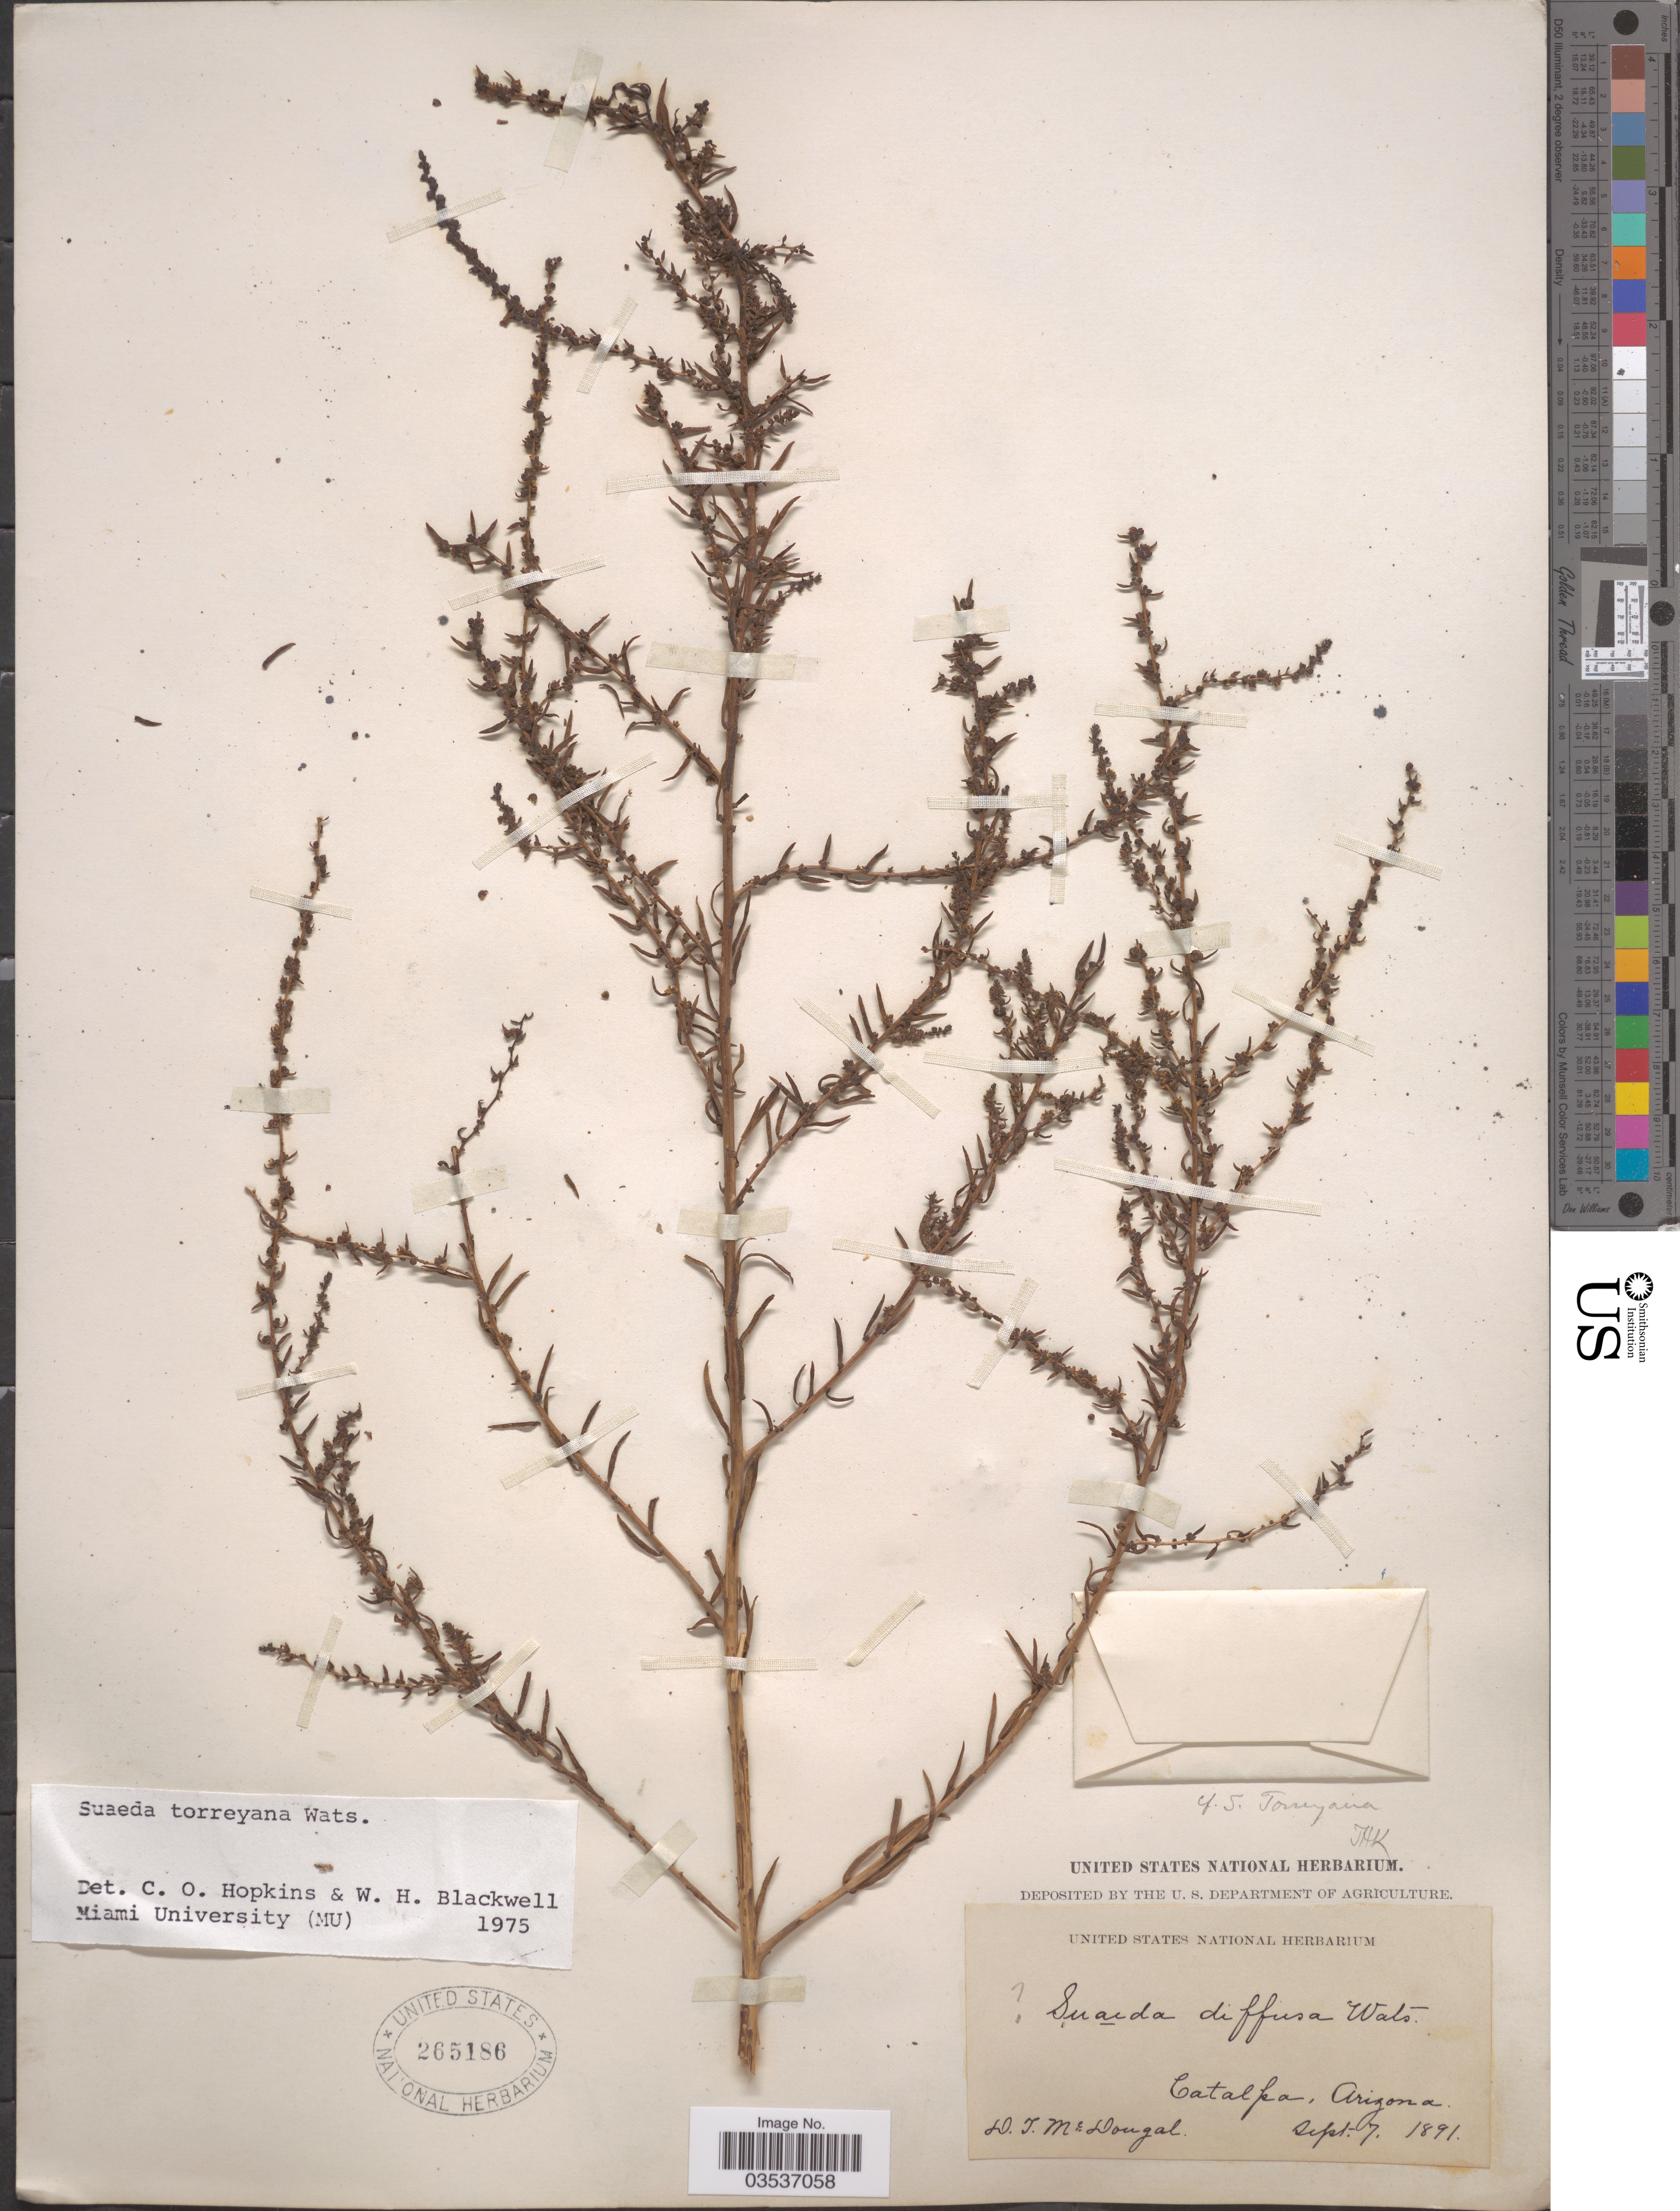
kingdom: Plantae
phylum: Tracheophyta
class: Magnoliopsida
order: Caryophyllales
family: Amaranthaceae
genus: Suaeda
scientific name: Suaeda torreyana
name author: S. Watson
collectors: D. McDougal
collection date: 1891-09-07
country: United States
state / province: Arizona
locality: Catalpa.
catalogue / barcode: US 265186